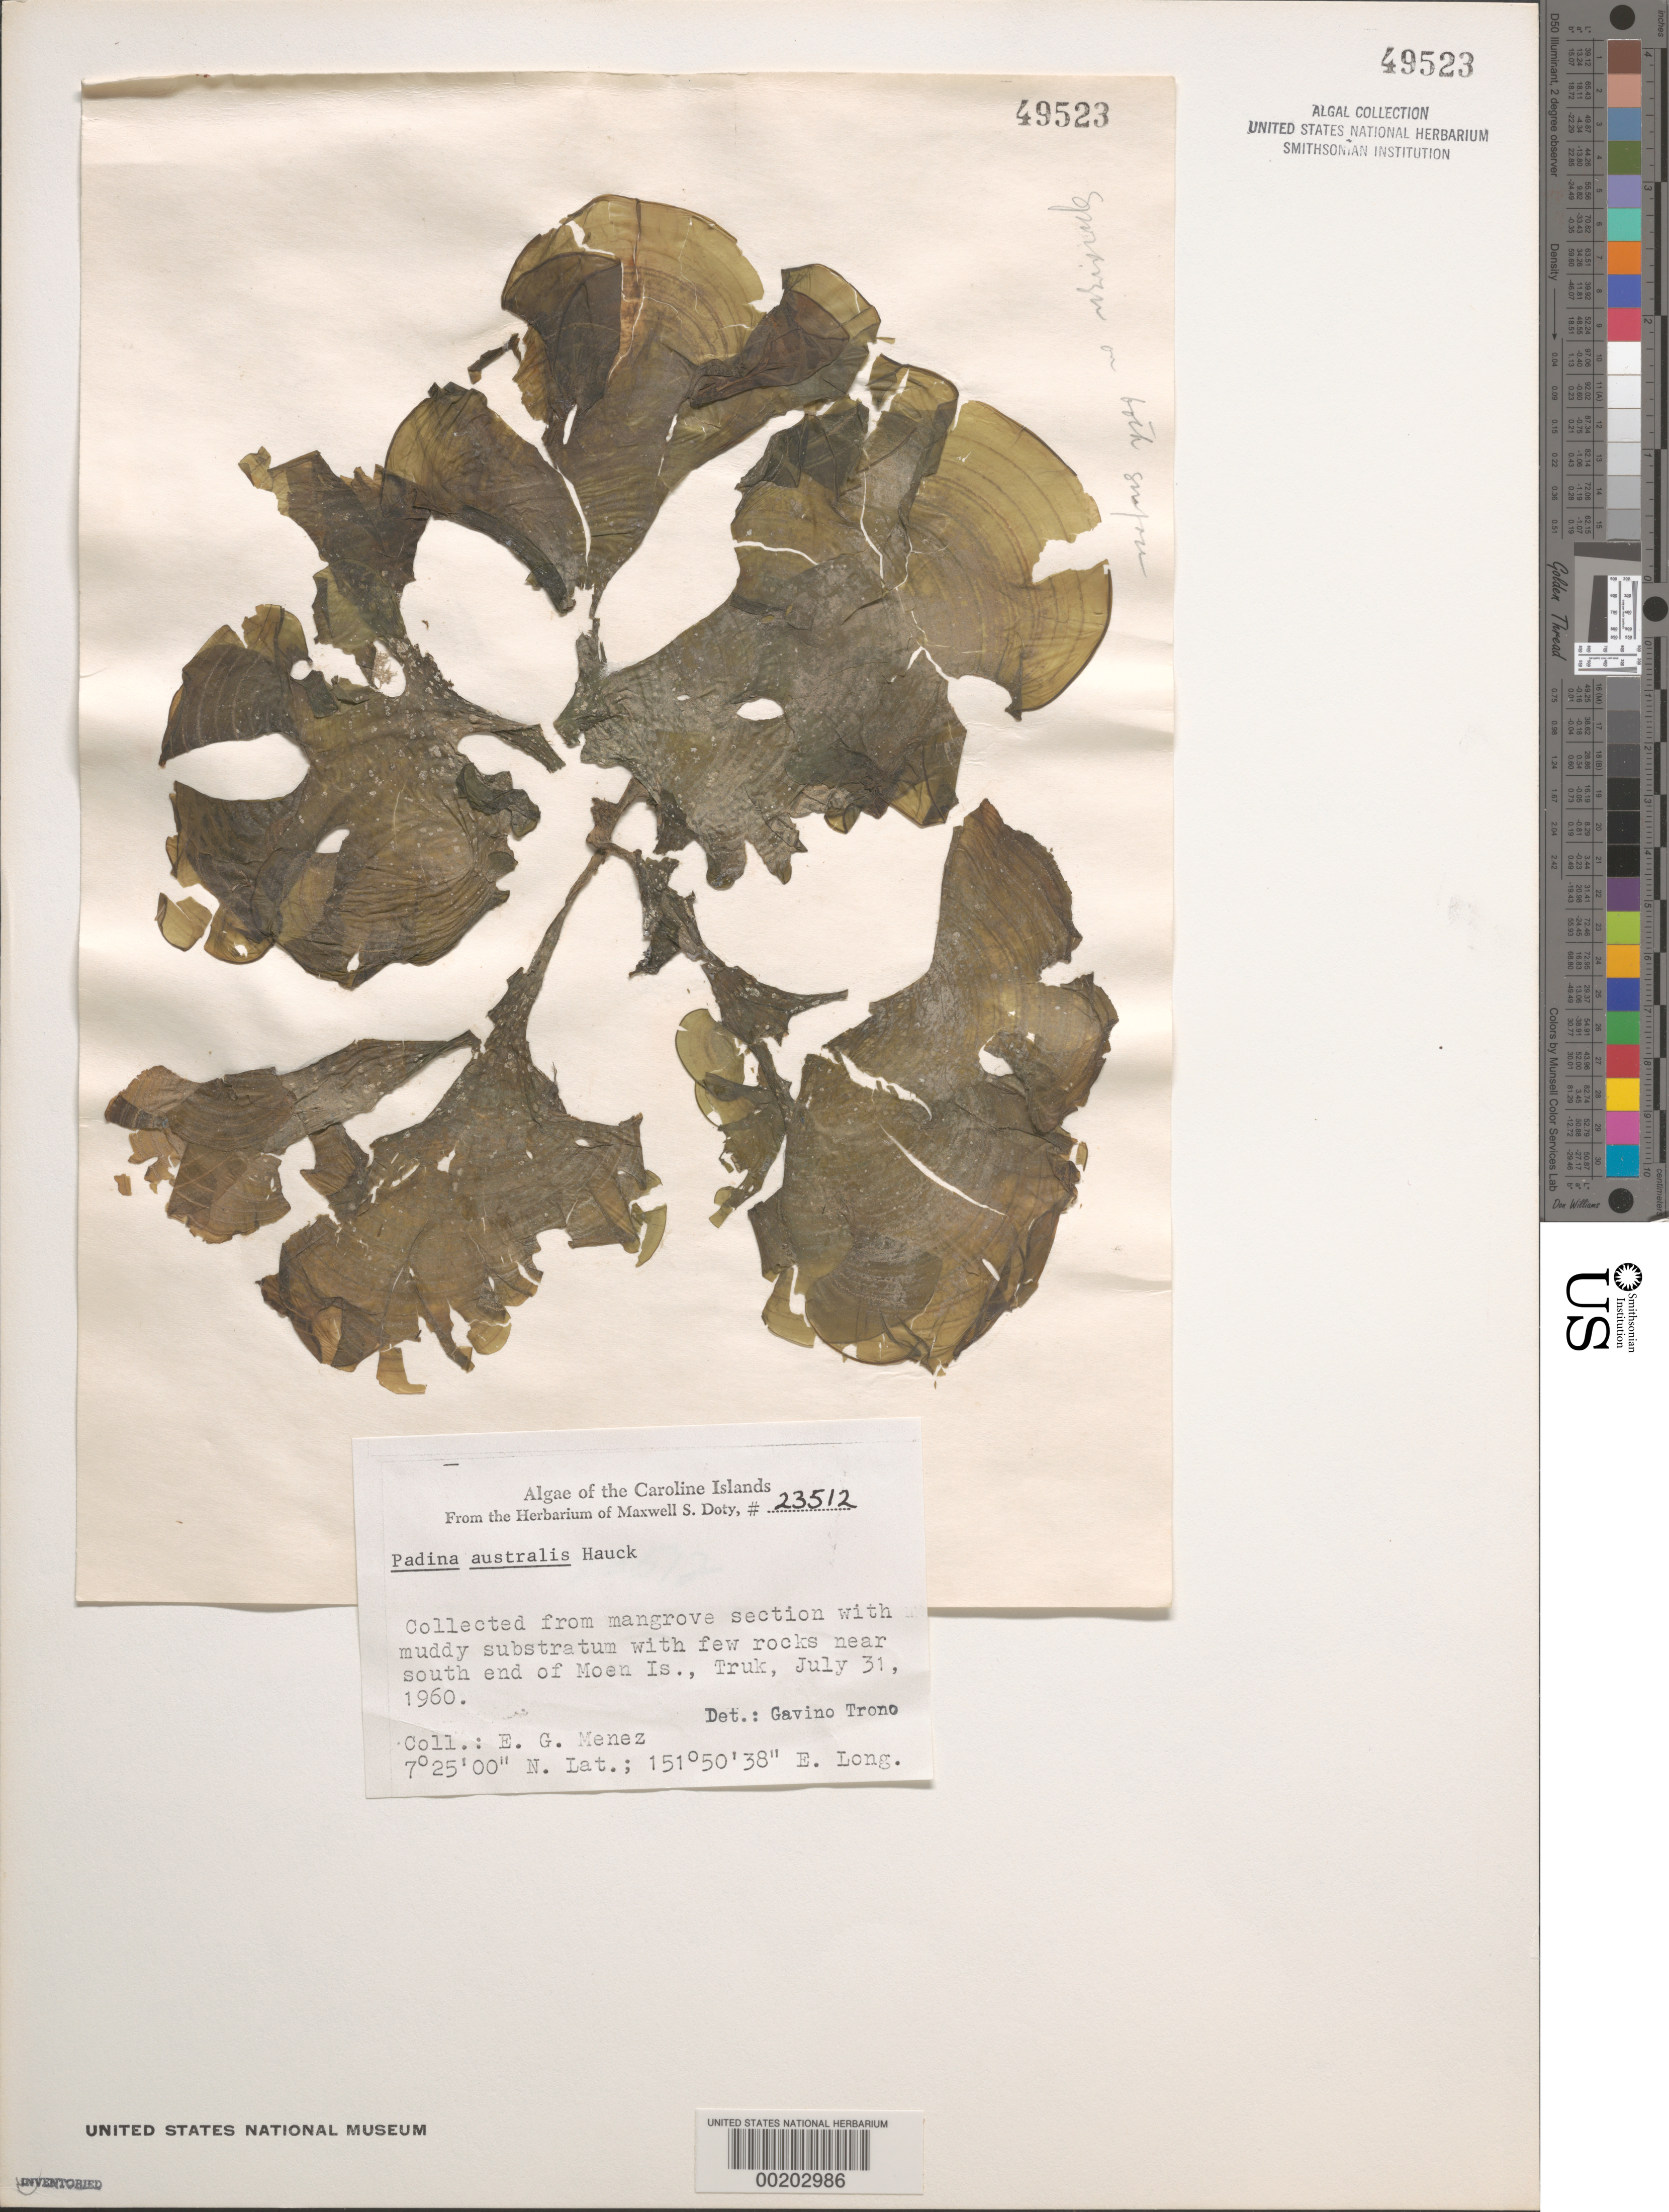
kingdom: Chromista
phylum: Ochrophyta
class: Phaeophyceae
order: Dictyotales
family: Dictyotaceae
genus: Padina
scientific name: Padina australis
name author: Hauck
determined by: Trono, Gavino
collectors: Meñez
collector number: MSD 23512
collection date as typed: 31 Jul 1960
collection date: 1960-07-31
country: Micronesia, Federated States of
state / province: Truk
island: Moen [Wono]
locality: South part of island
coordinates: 7 25' 00" N, 151 50' 38" E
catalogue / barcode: US 49523